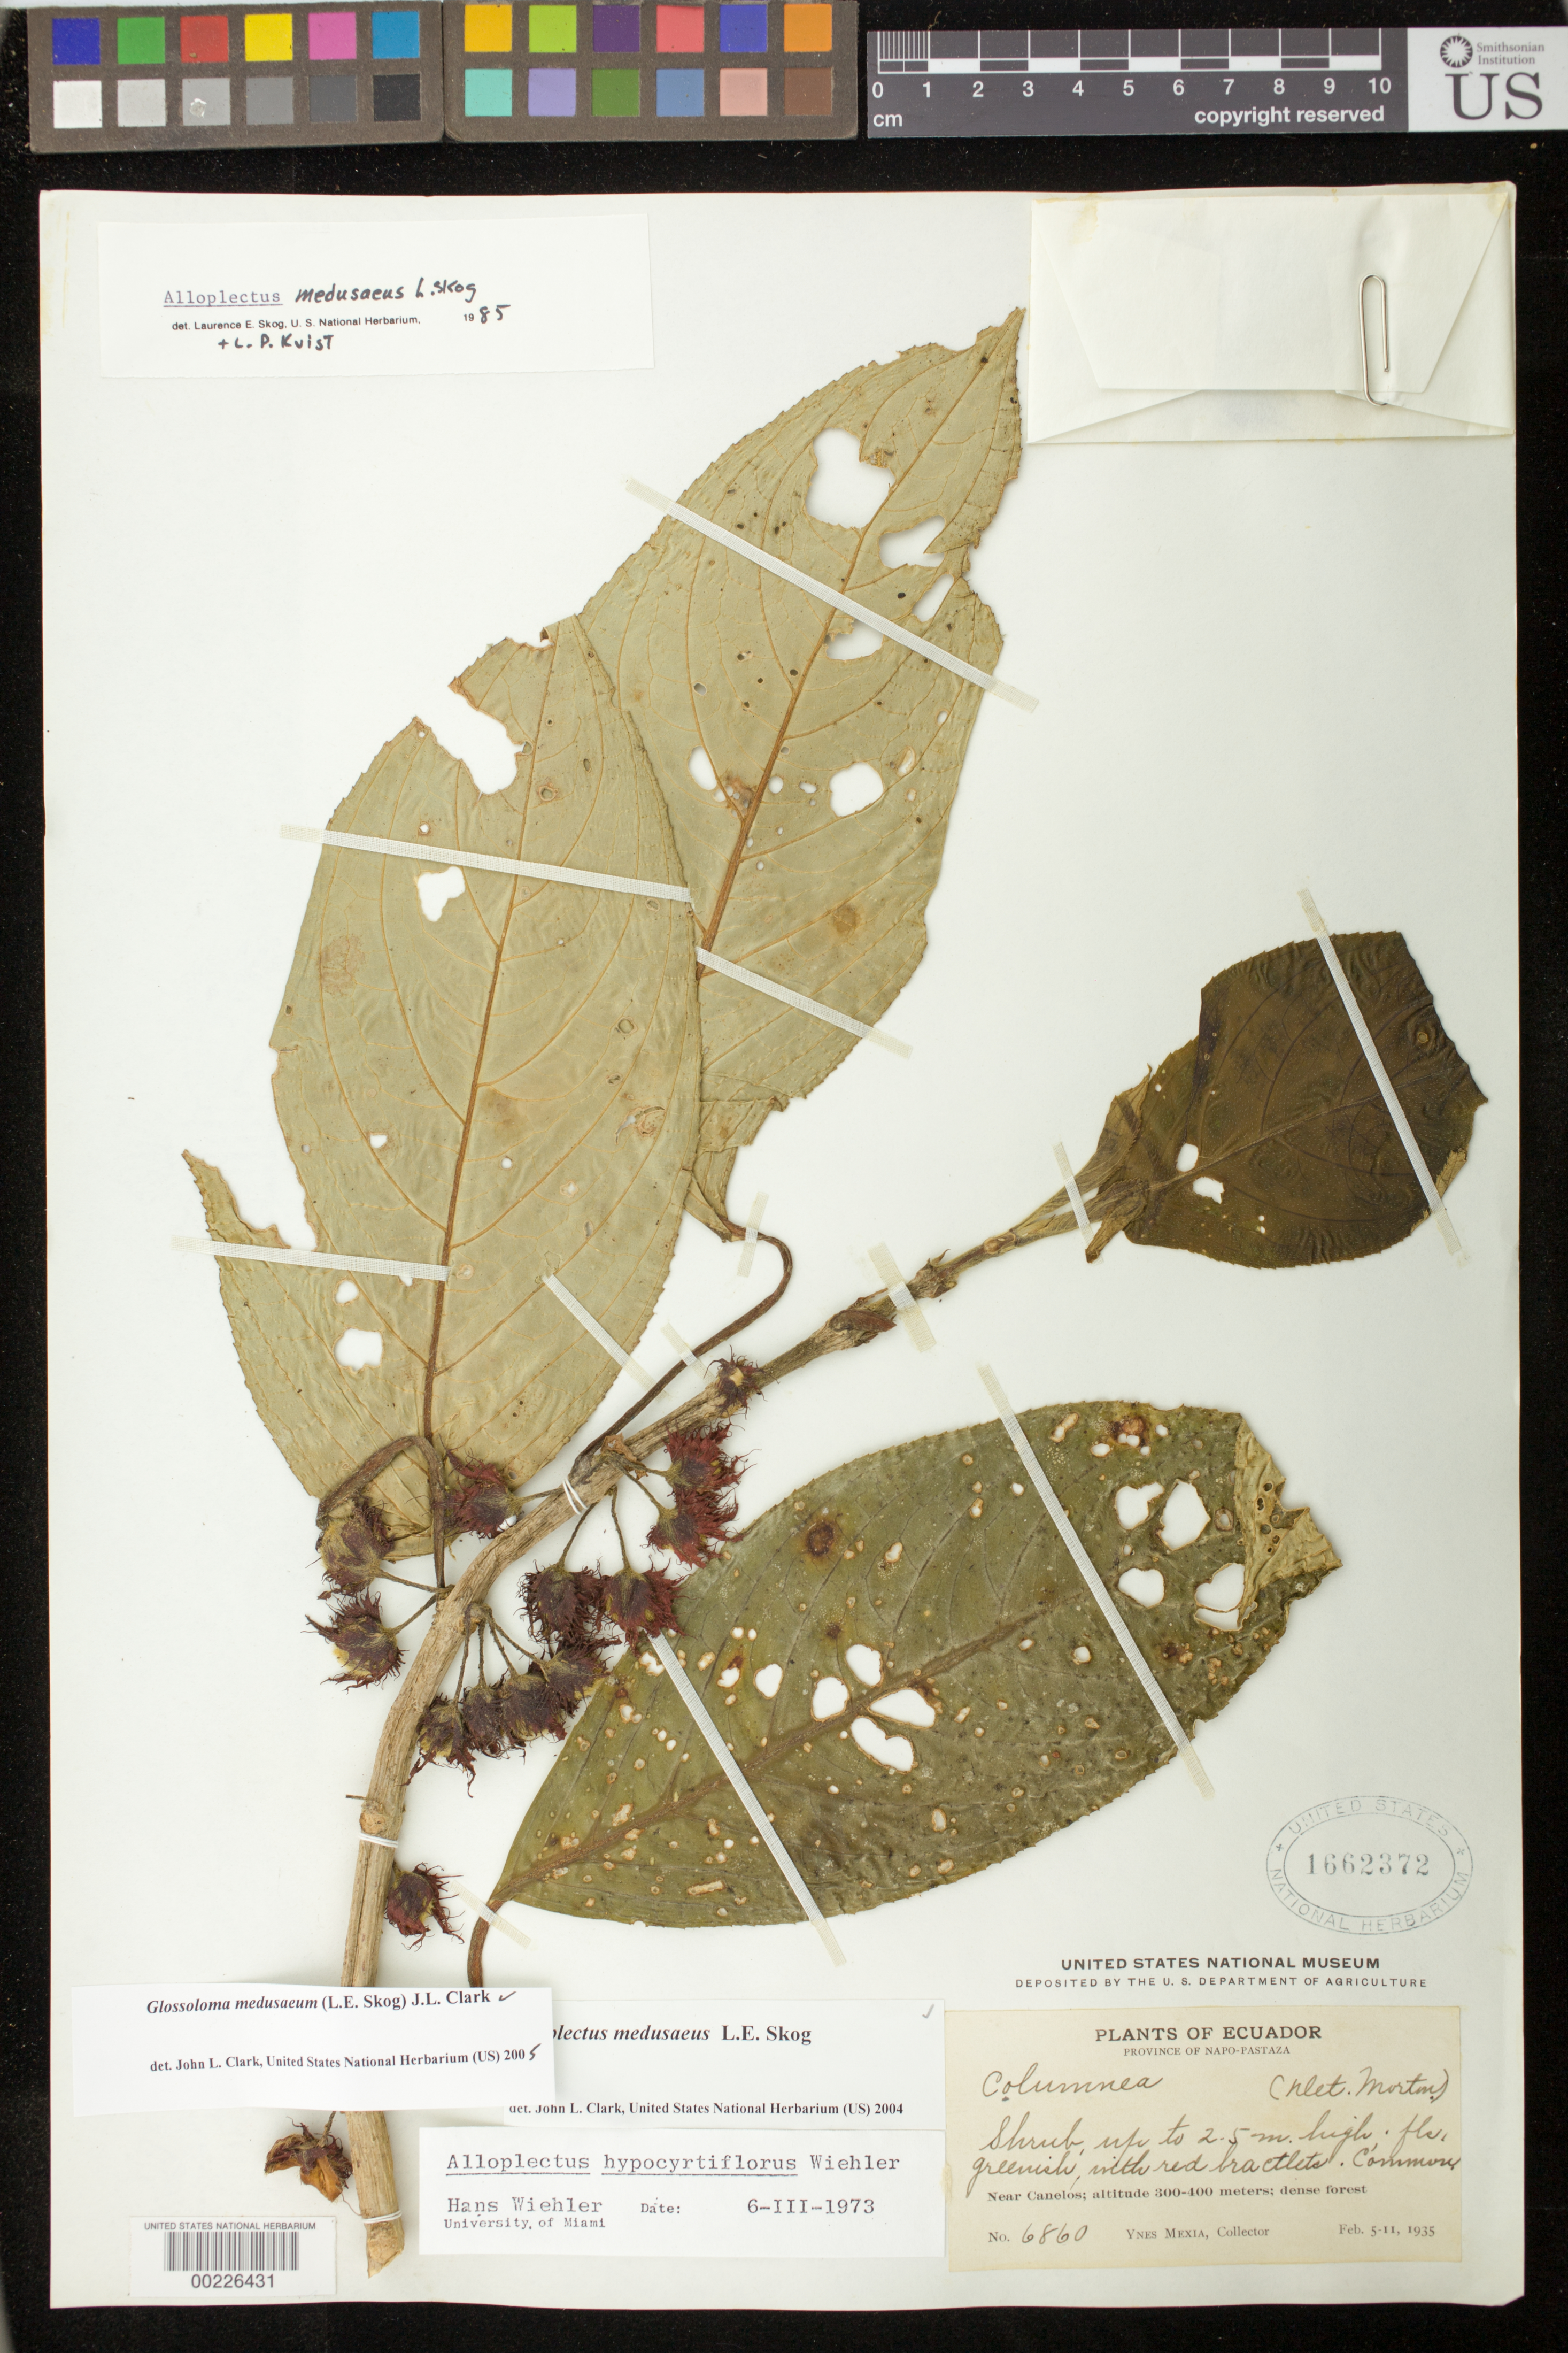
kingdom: Plantae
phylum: Tracheophyta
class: Magnoliopsida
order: Lamiales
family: Gesneriaceae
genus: Glossoloma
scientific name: Glossoloma medusaeum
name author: (L.E. Skog) J.L. Clark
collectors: Y. Mexia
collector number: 6860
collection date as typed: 5-11 Feb 1935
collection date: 1935-02-05/1935-02-11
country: Ecuador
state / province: Napo / Pastaza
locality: Near Canelos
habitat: Dense forest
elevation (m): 300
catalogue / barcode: US 1662372